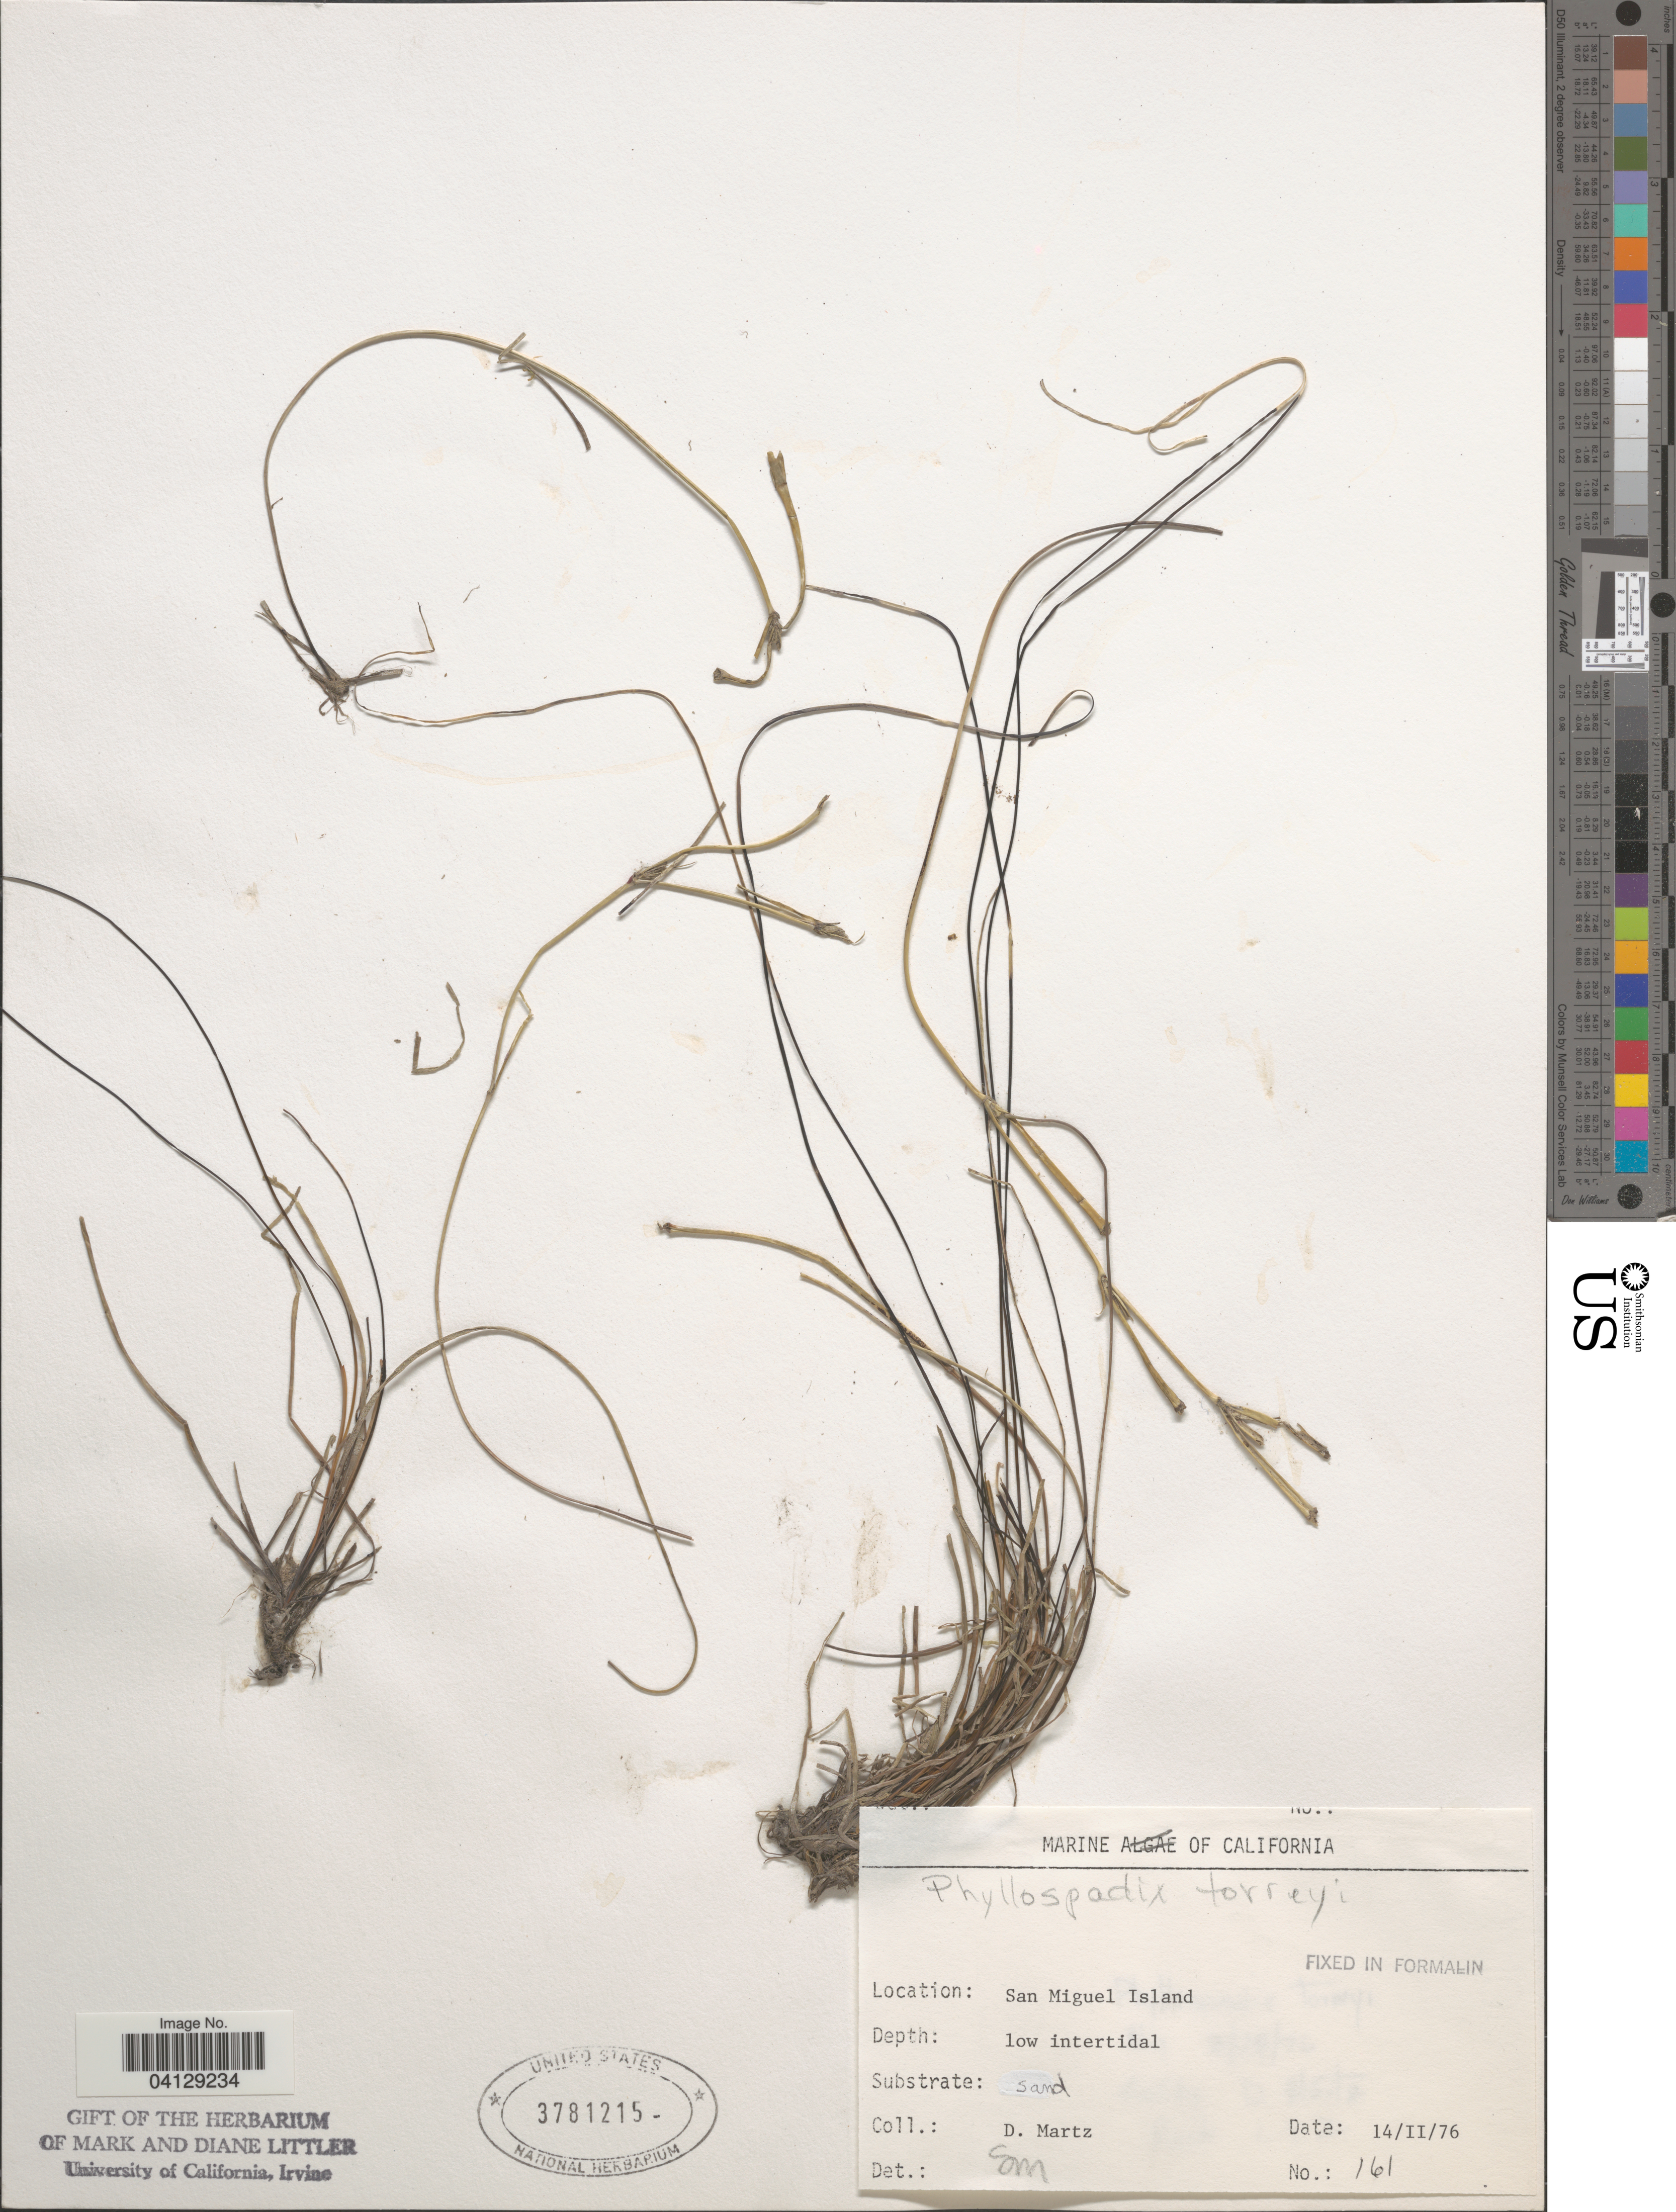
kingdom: Plantae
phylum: Tracheophyta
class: Liliopsida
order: Alismatales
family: Zosteraceae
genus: Phyllospadix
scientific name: Phyllospadix torreyi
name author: S. Watson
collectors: D. Martz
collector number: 161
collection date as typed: Transcribed d/m/y: 14/2/76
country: United States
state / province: California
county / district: Santa Barbara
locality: San Miguel Island.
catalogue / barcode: US 3781215